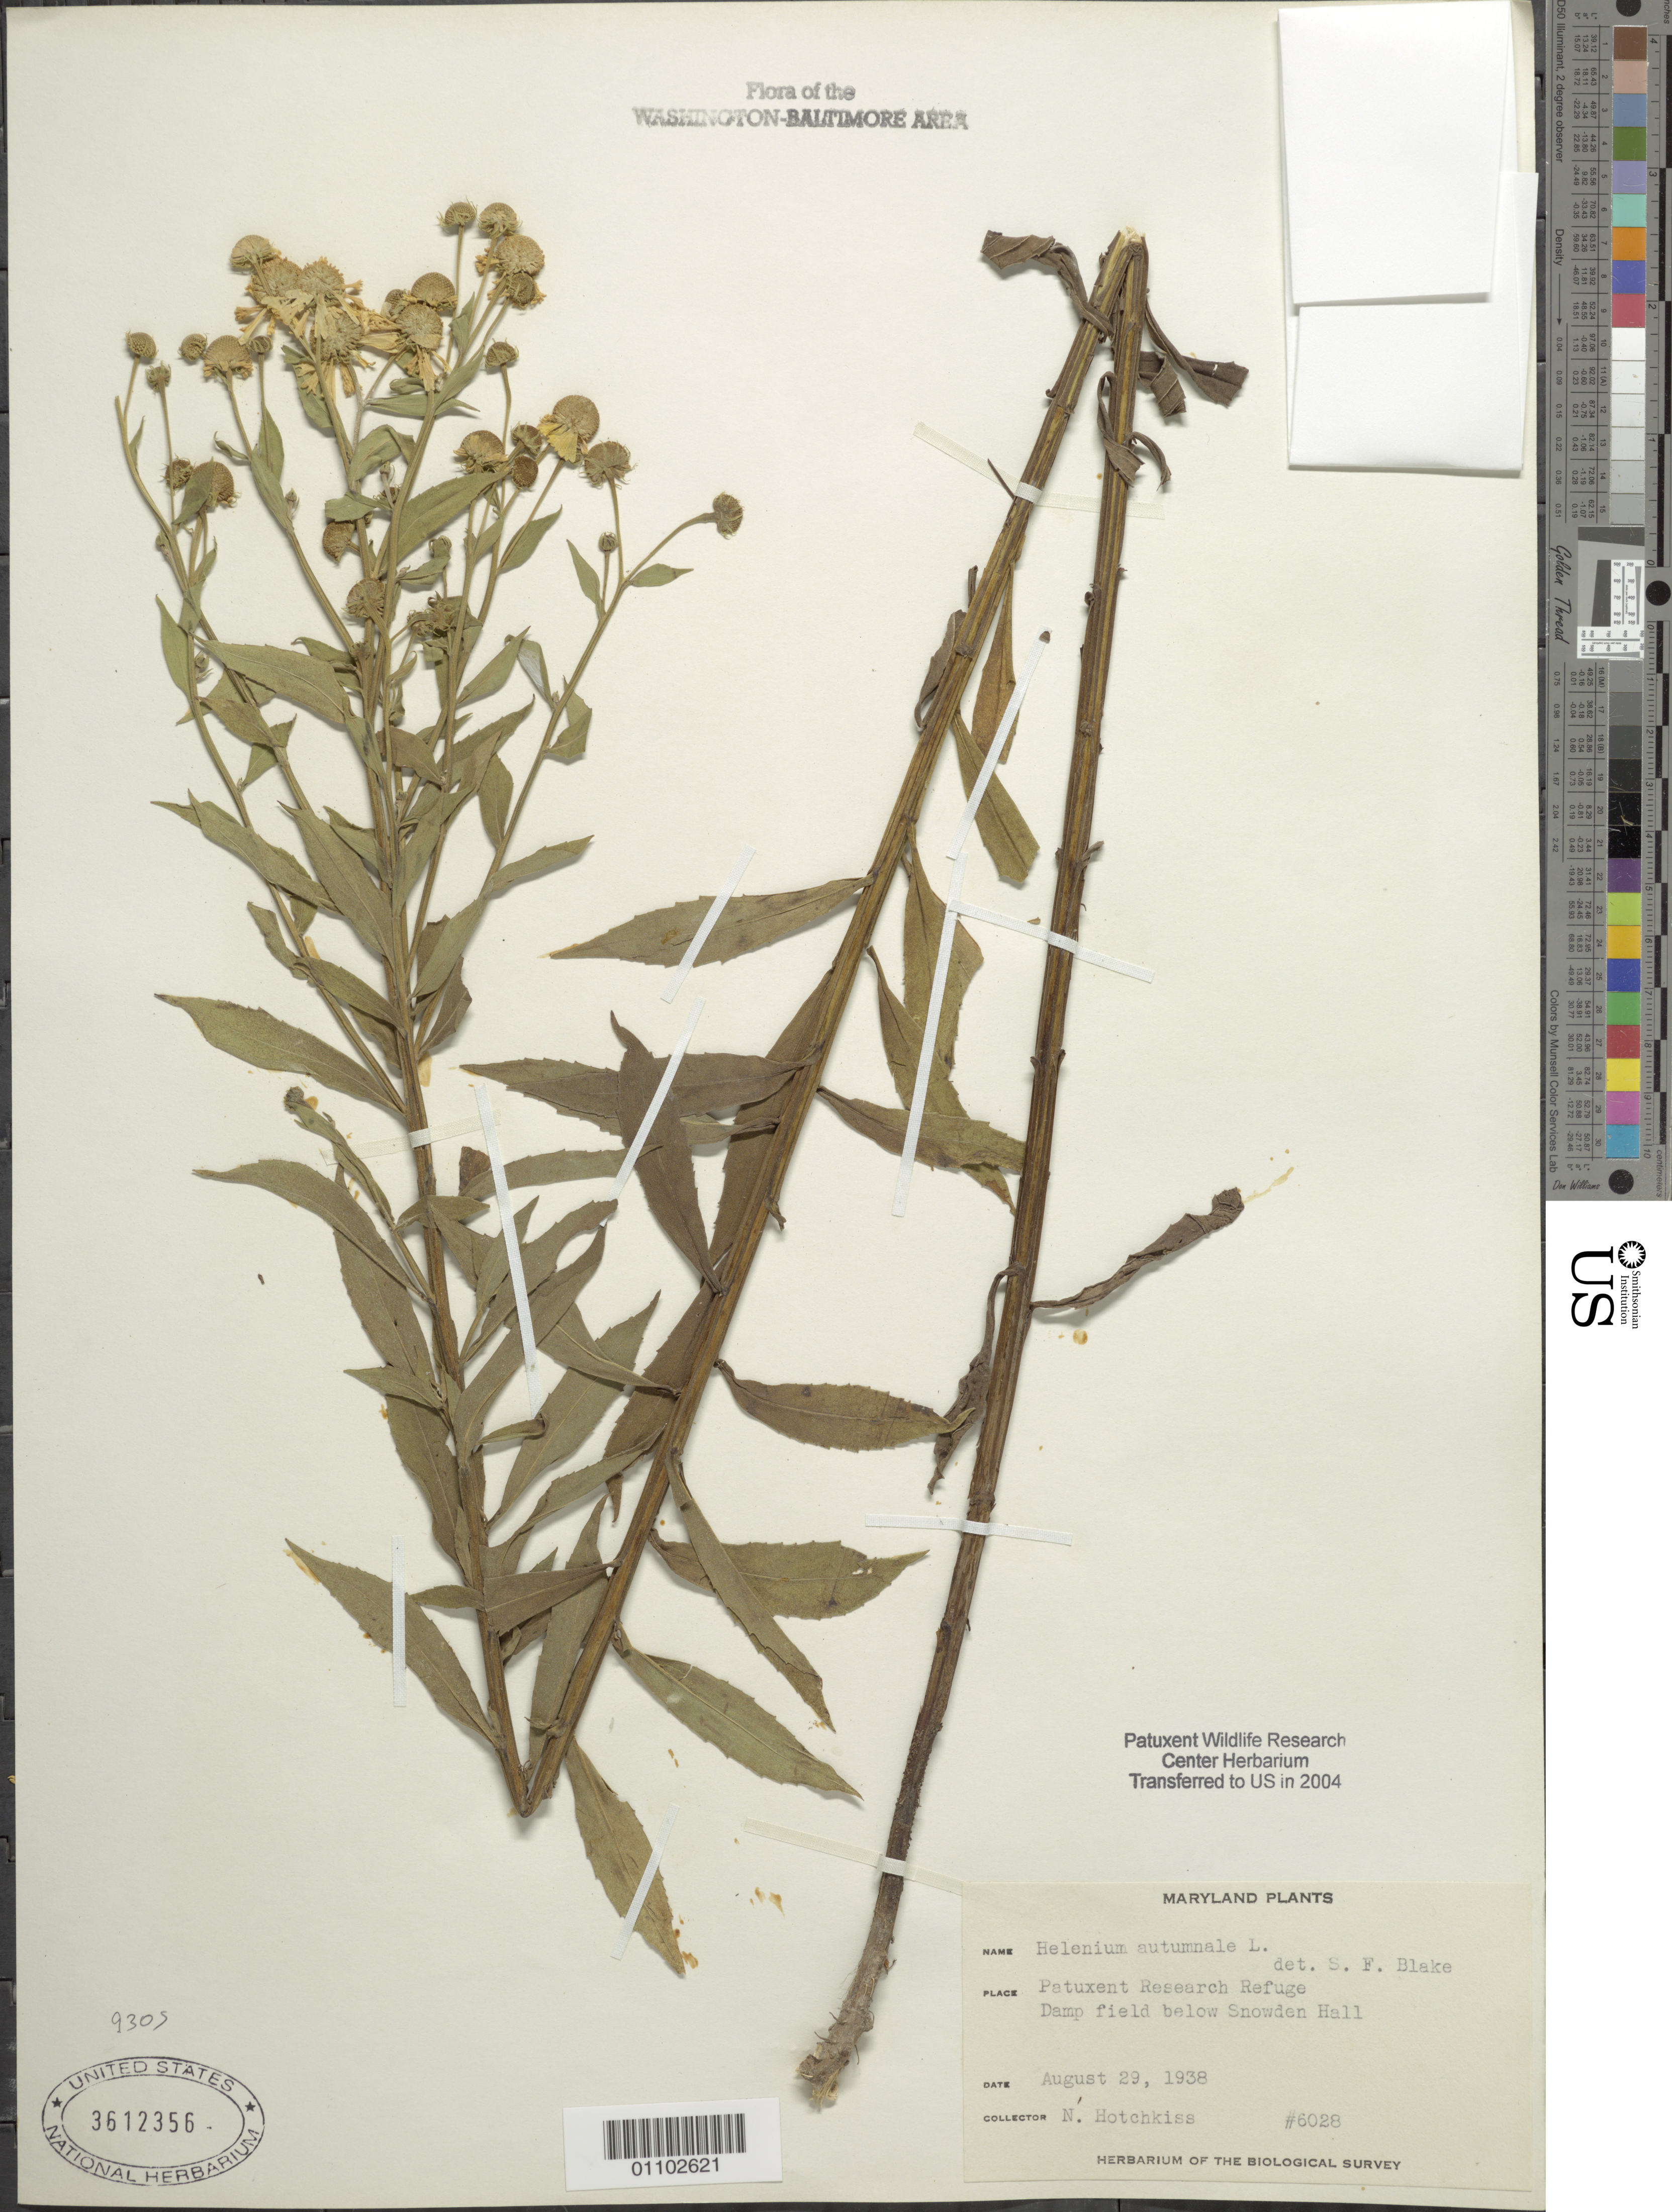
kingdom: Plantae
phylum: Tracheophyta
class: Magnoliopsida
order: Asterales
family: Asteraceae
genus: Helenium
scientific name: Helenium autumnale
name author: L.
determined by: Blake, Sydney F.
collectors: N. Hotchkiss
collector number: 6028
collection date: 1938-08-29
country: United States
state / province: Maryland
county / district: Prince George's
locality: Patuxent Research Refuge, below Snowden Hall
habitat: Damp field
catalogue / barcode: US 3612356